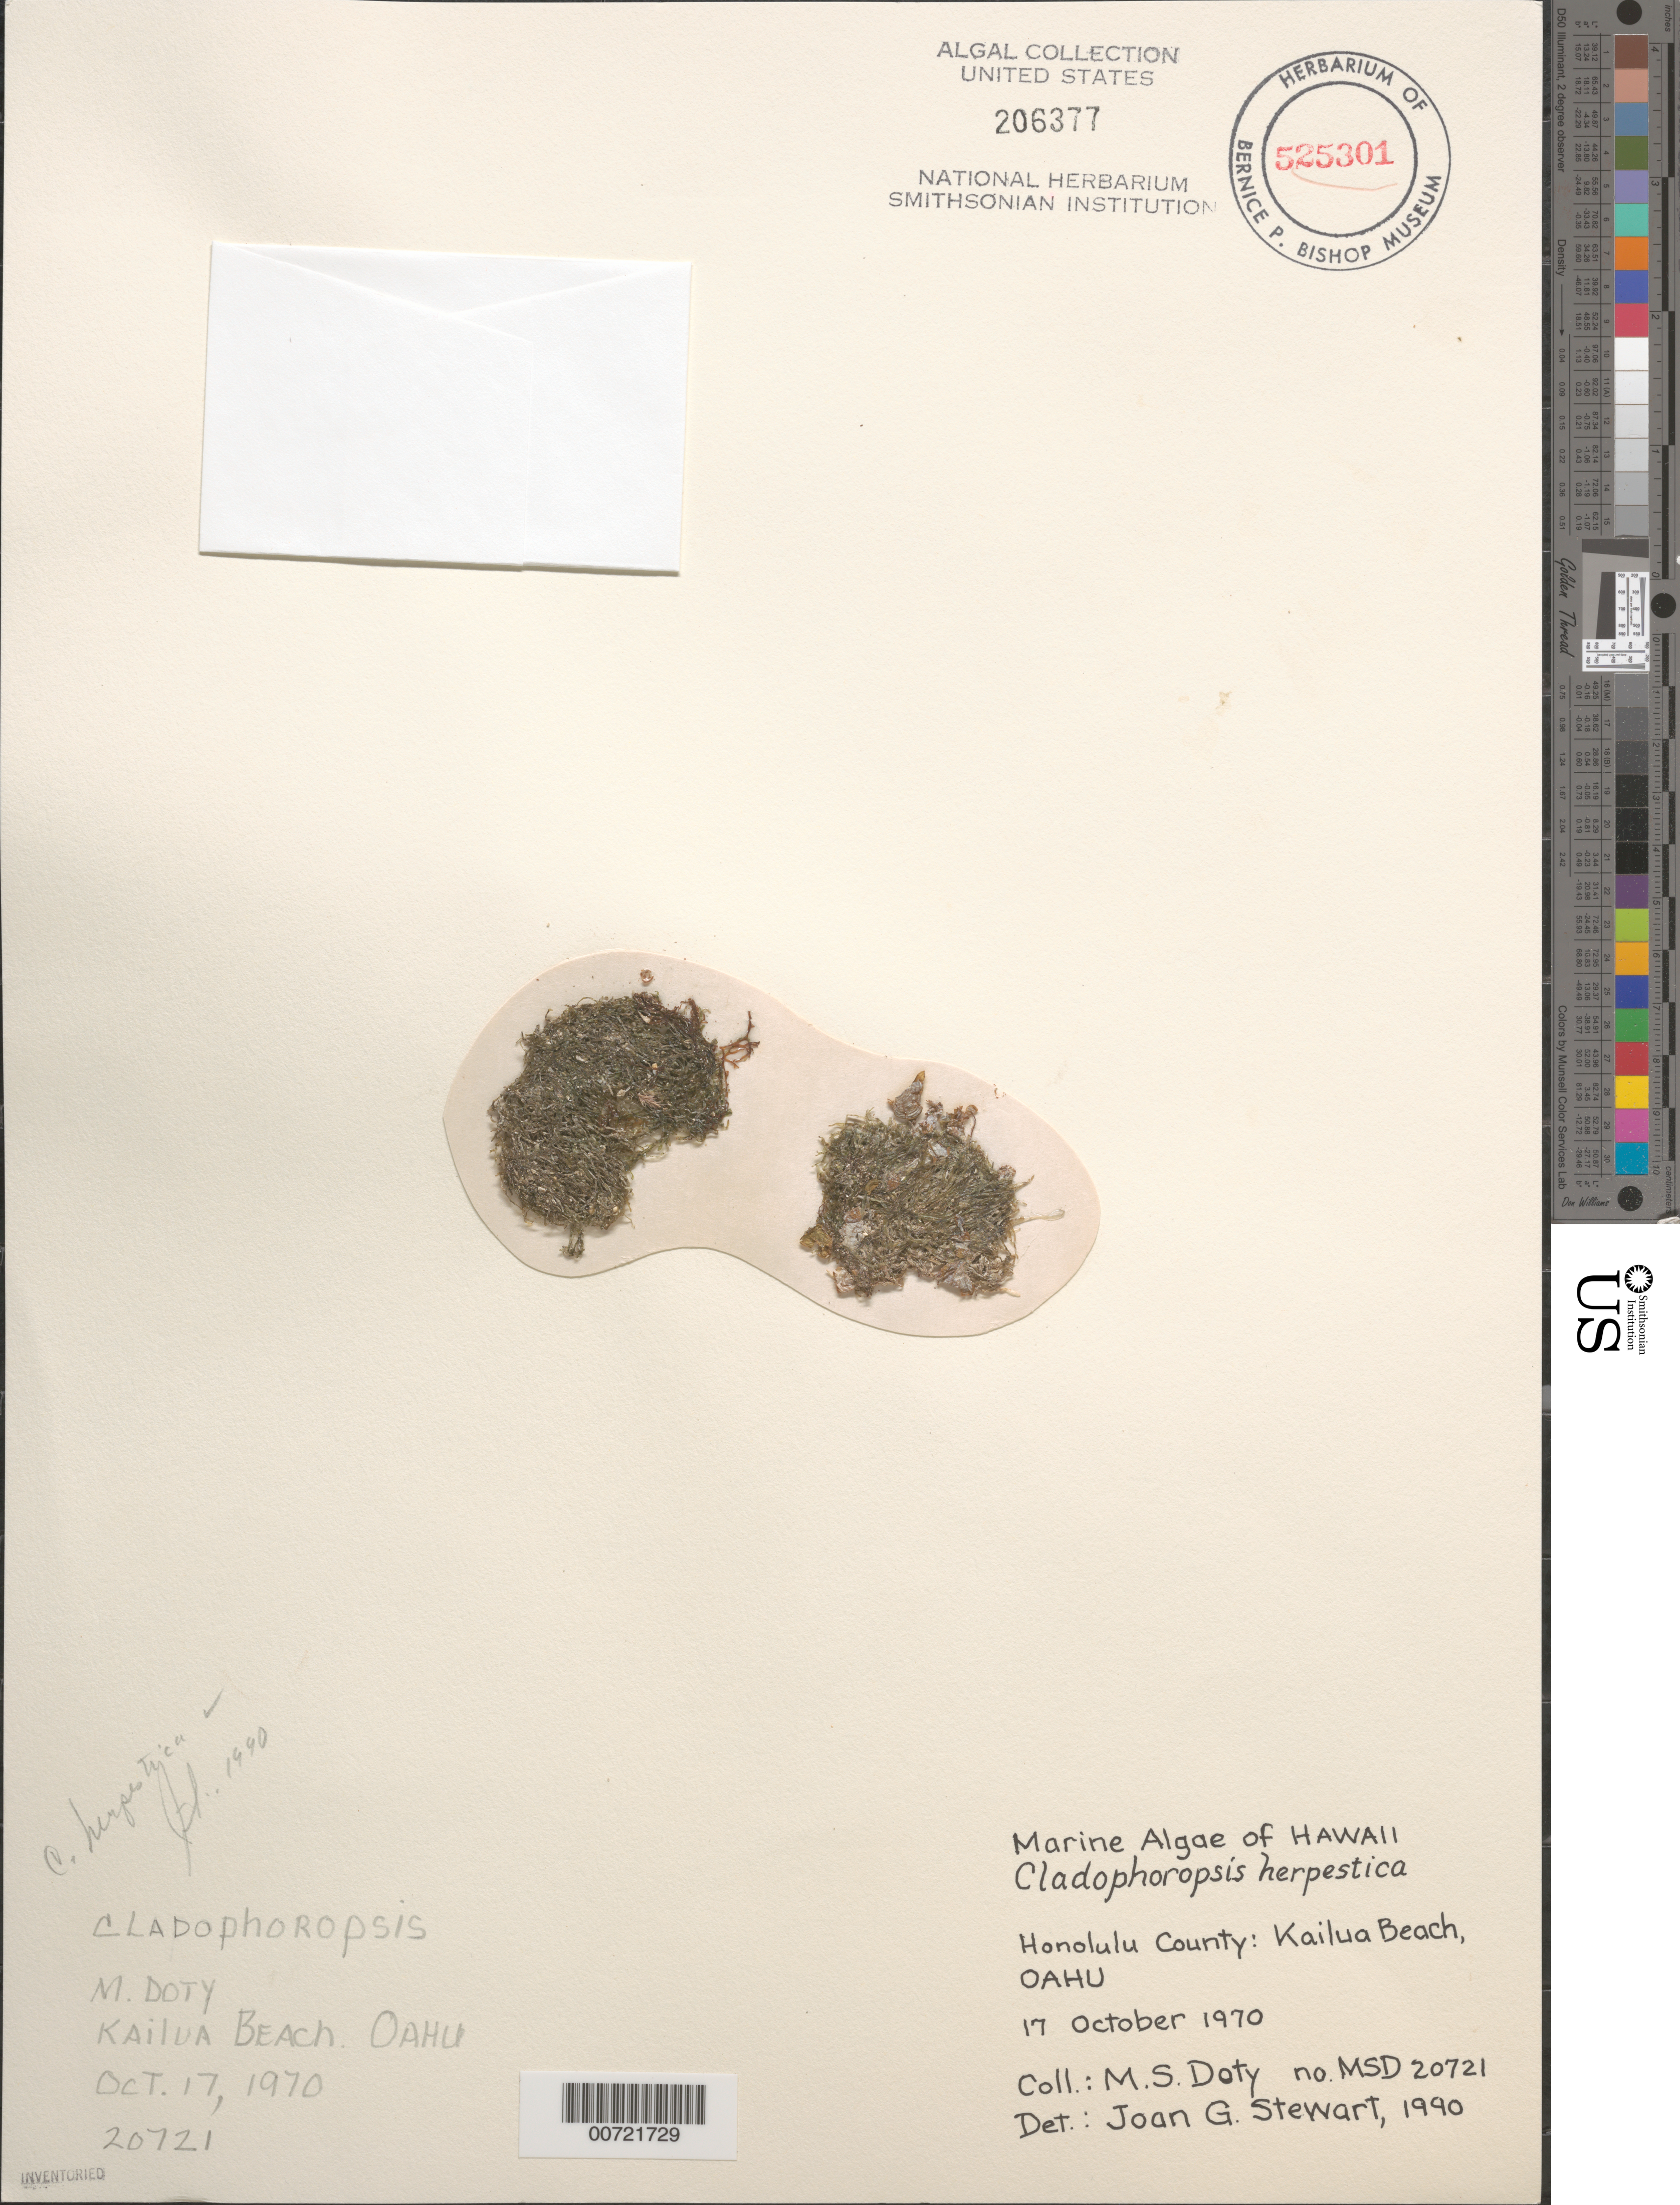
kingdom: Plantae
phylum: Chlorophyta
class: Ulvophyceae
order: Cladophorales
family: Cladophoraceae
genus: Lychaete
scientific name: Lychaete herpestica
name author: (Montagne) M.J. Wynne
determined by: Algae name updating Project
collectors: M. S. Doty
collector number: MSD 20721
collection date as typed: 17 Oct 1970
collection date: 1970-10-17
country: United States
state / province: Hawaii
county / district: Honolulu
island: Oahu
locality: Kailua Beach (Lanikai)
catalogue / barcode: US 206377